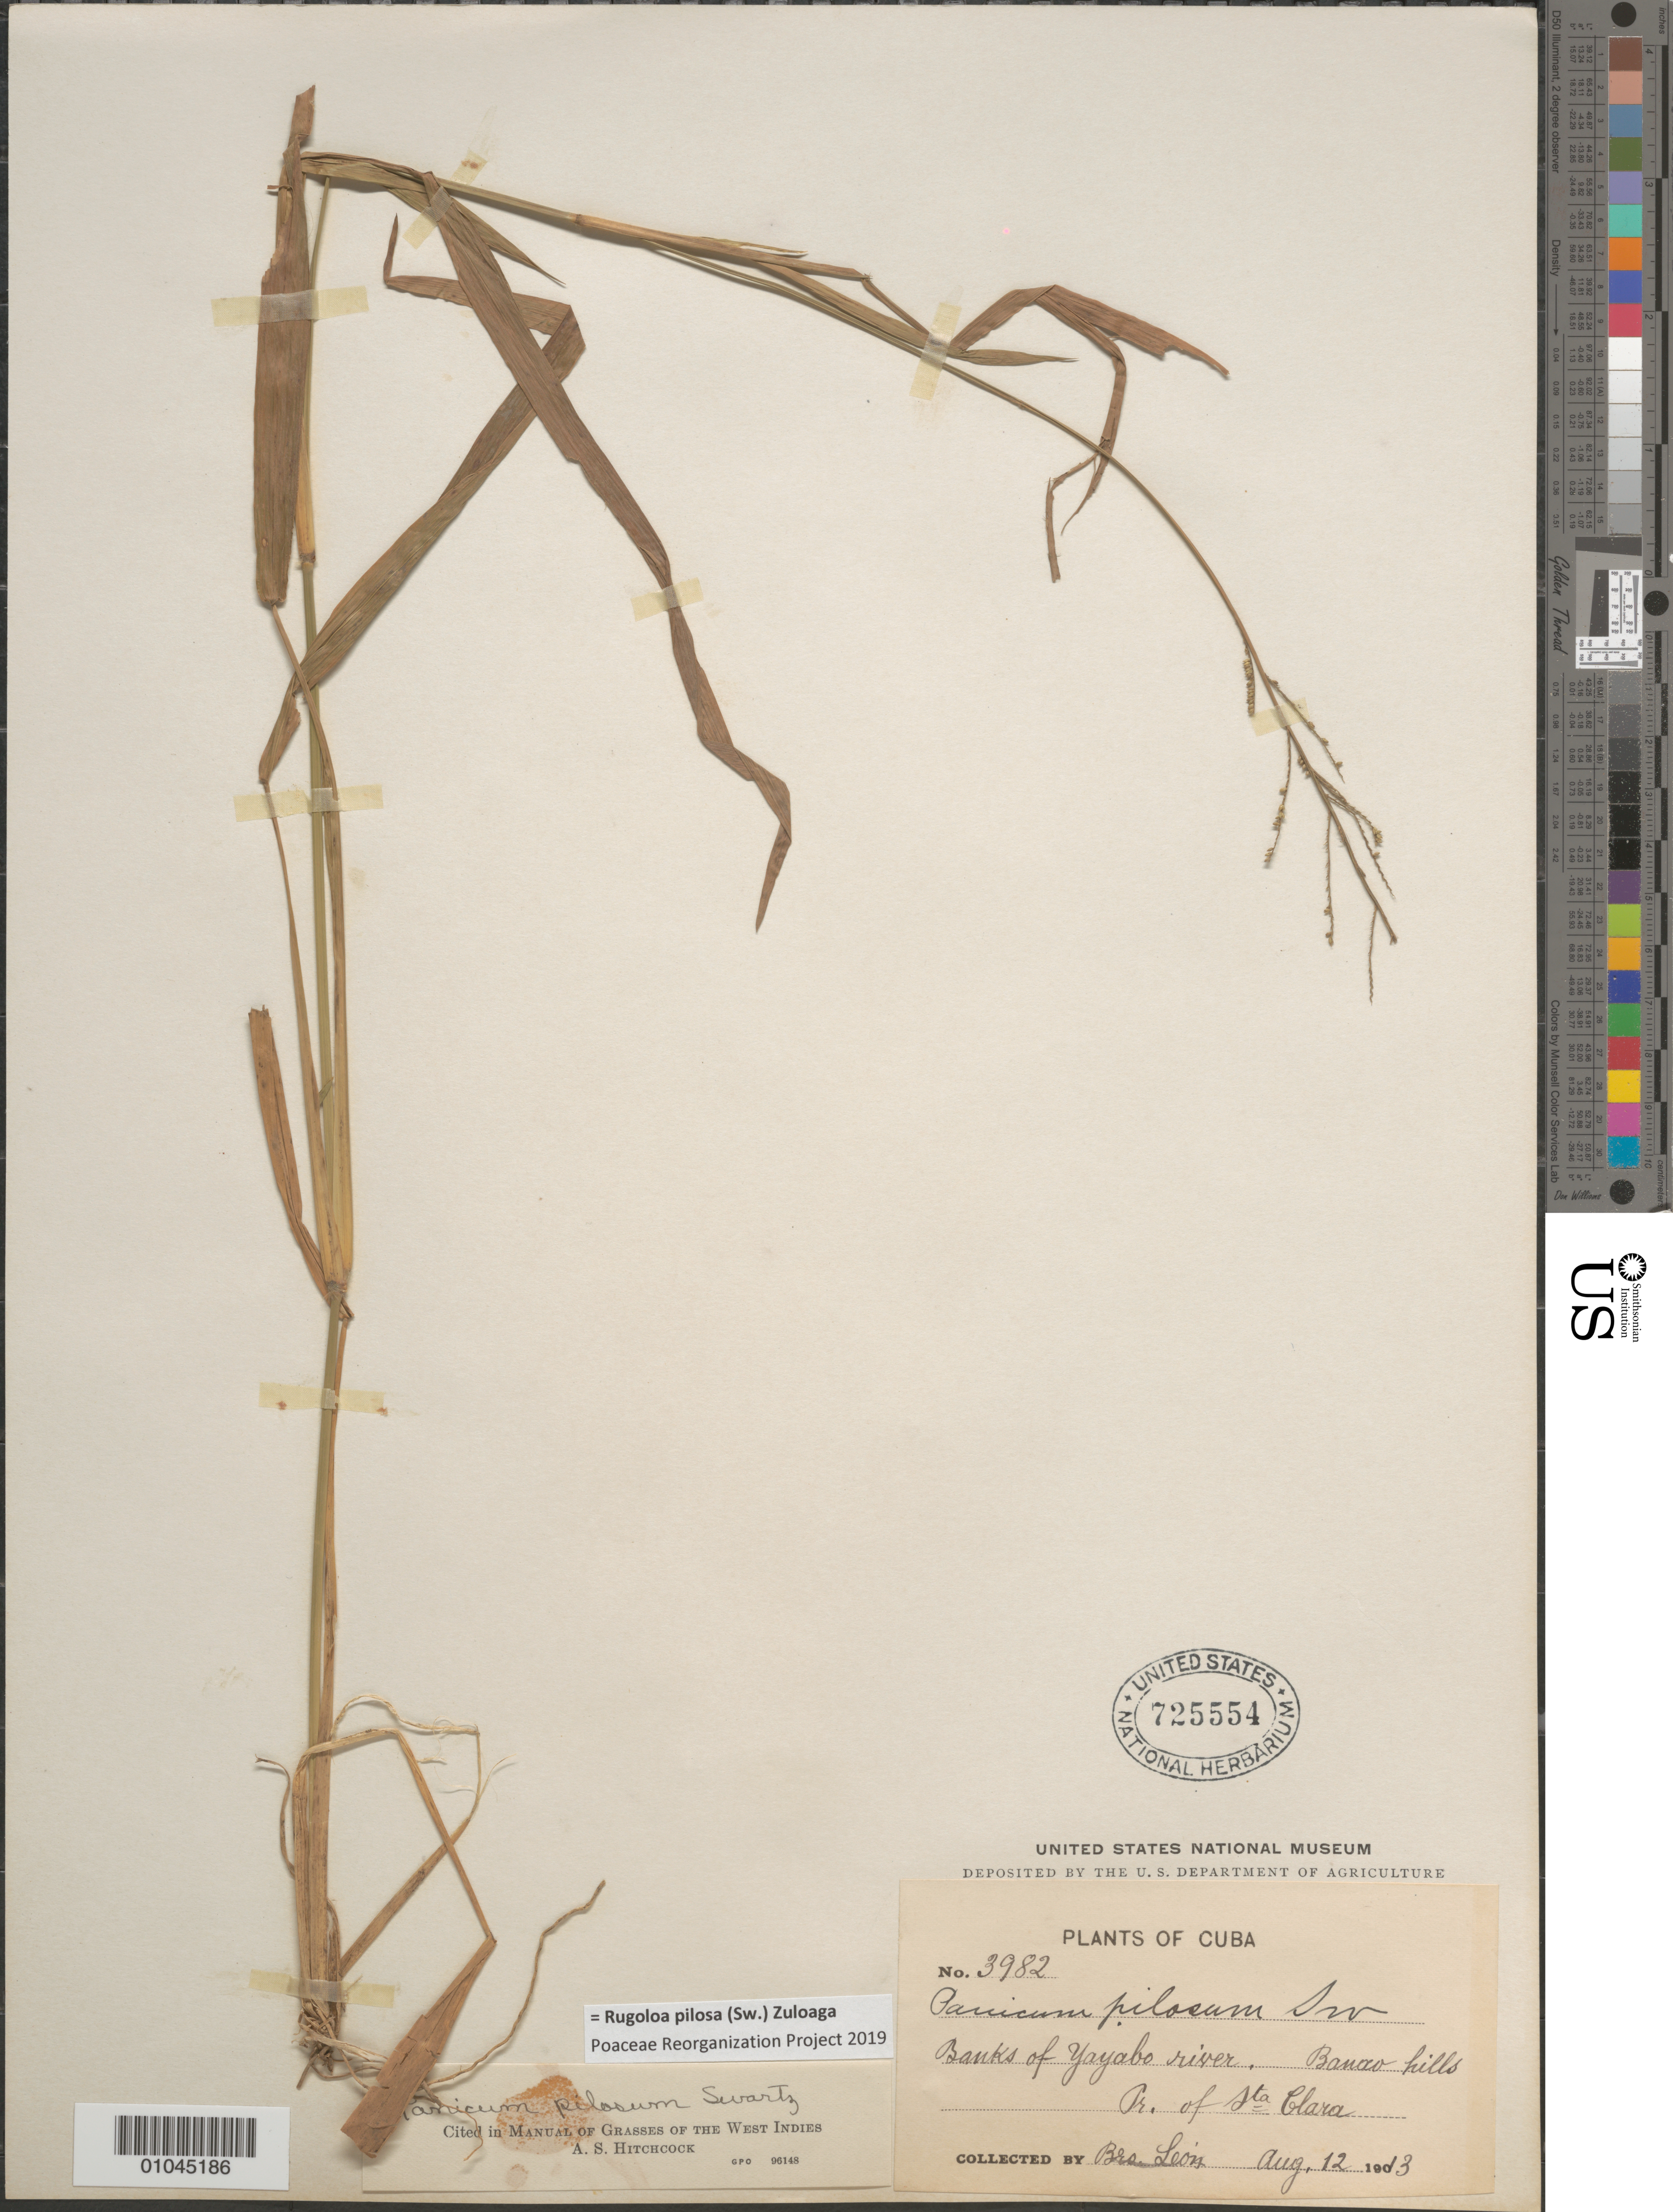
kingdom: Plantae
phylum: Tracheophyta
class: Liliopsida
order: Poales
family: Poaceae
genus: Panicum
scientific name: Panicum pilosum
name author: Sw.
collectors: Bro. León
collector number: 3982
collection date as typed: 12 Aug 1913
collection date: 1913-08-12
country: Cuba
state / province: Villa Clara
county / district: Santa Clara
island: Cuba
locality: Banks of Yayabo River, Banao hills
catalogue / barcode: US 725554